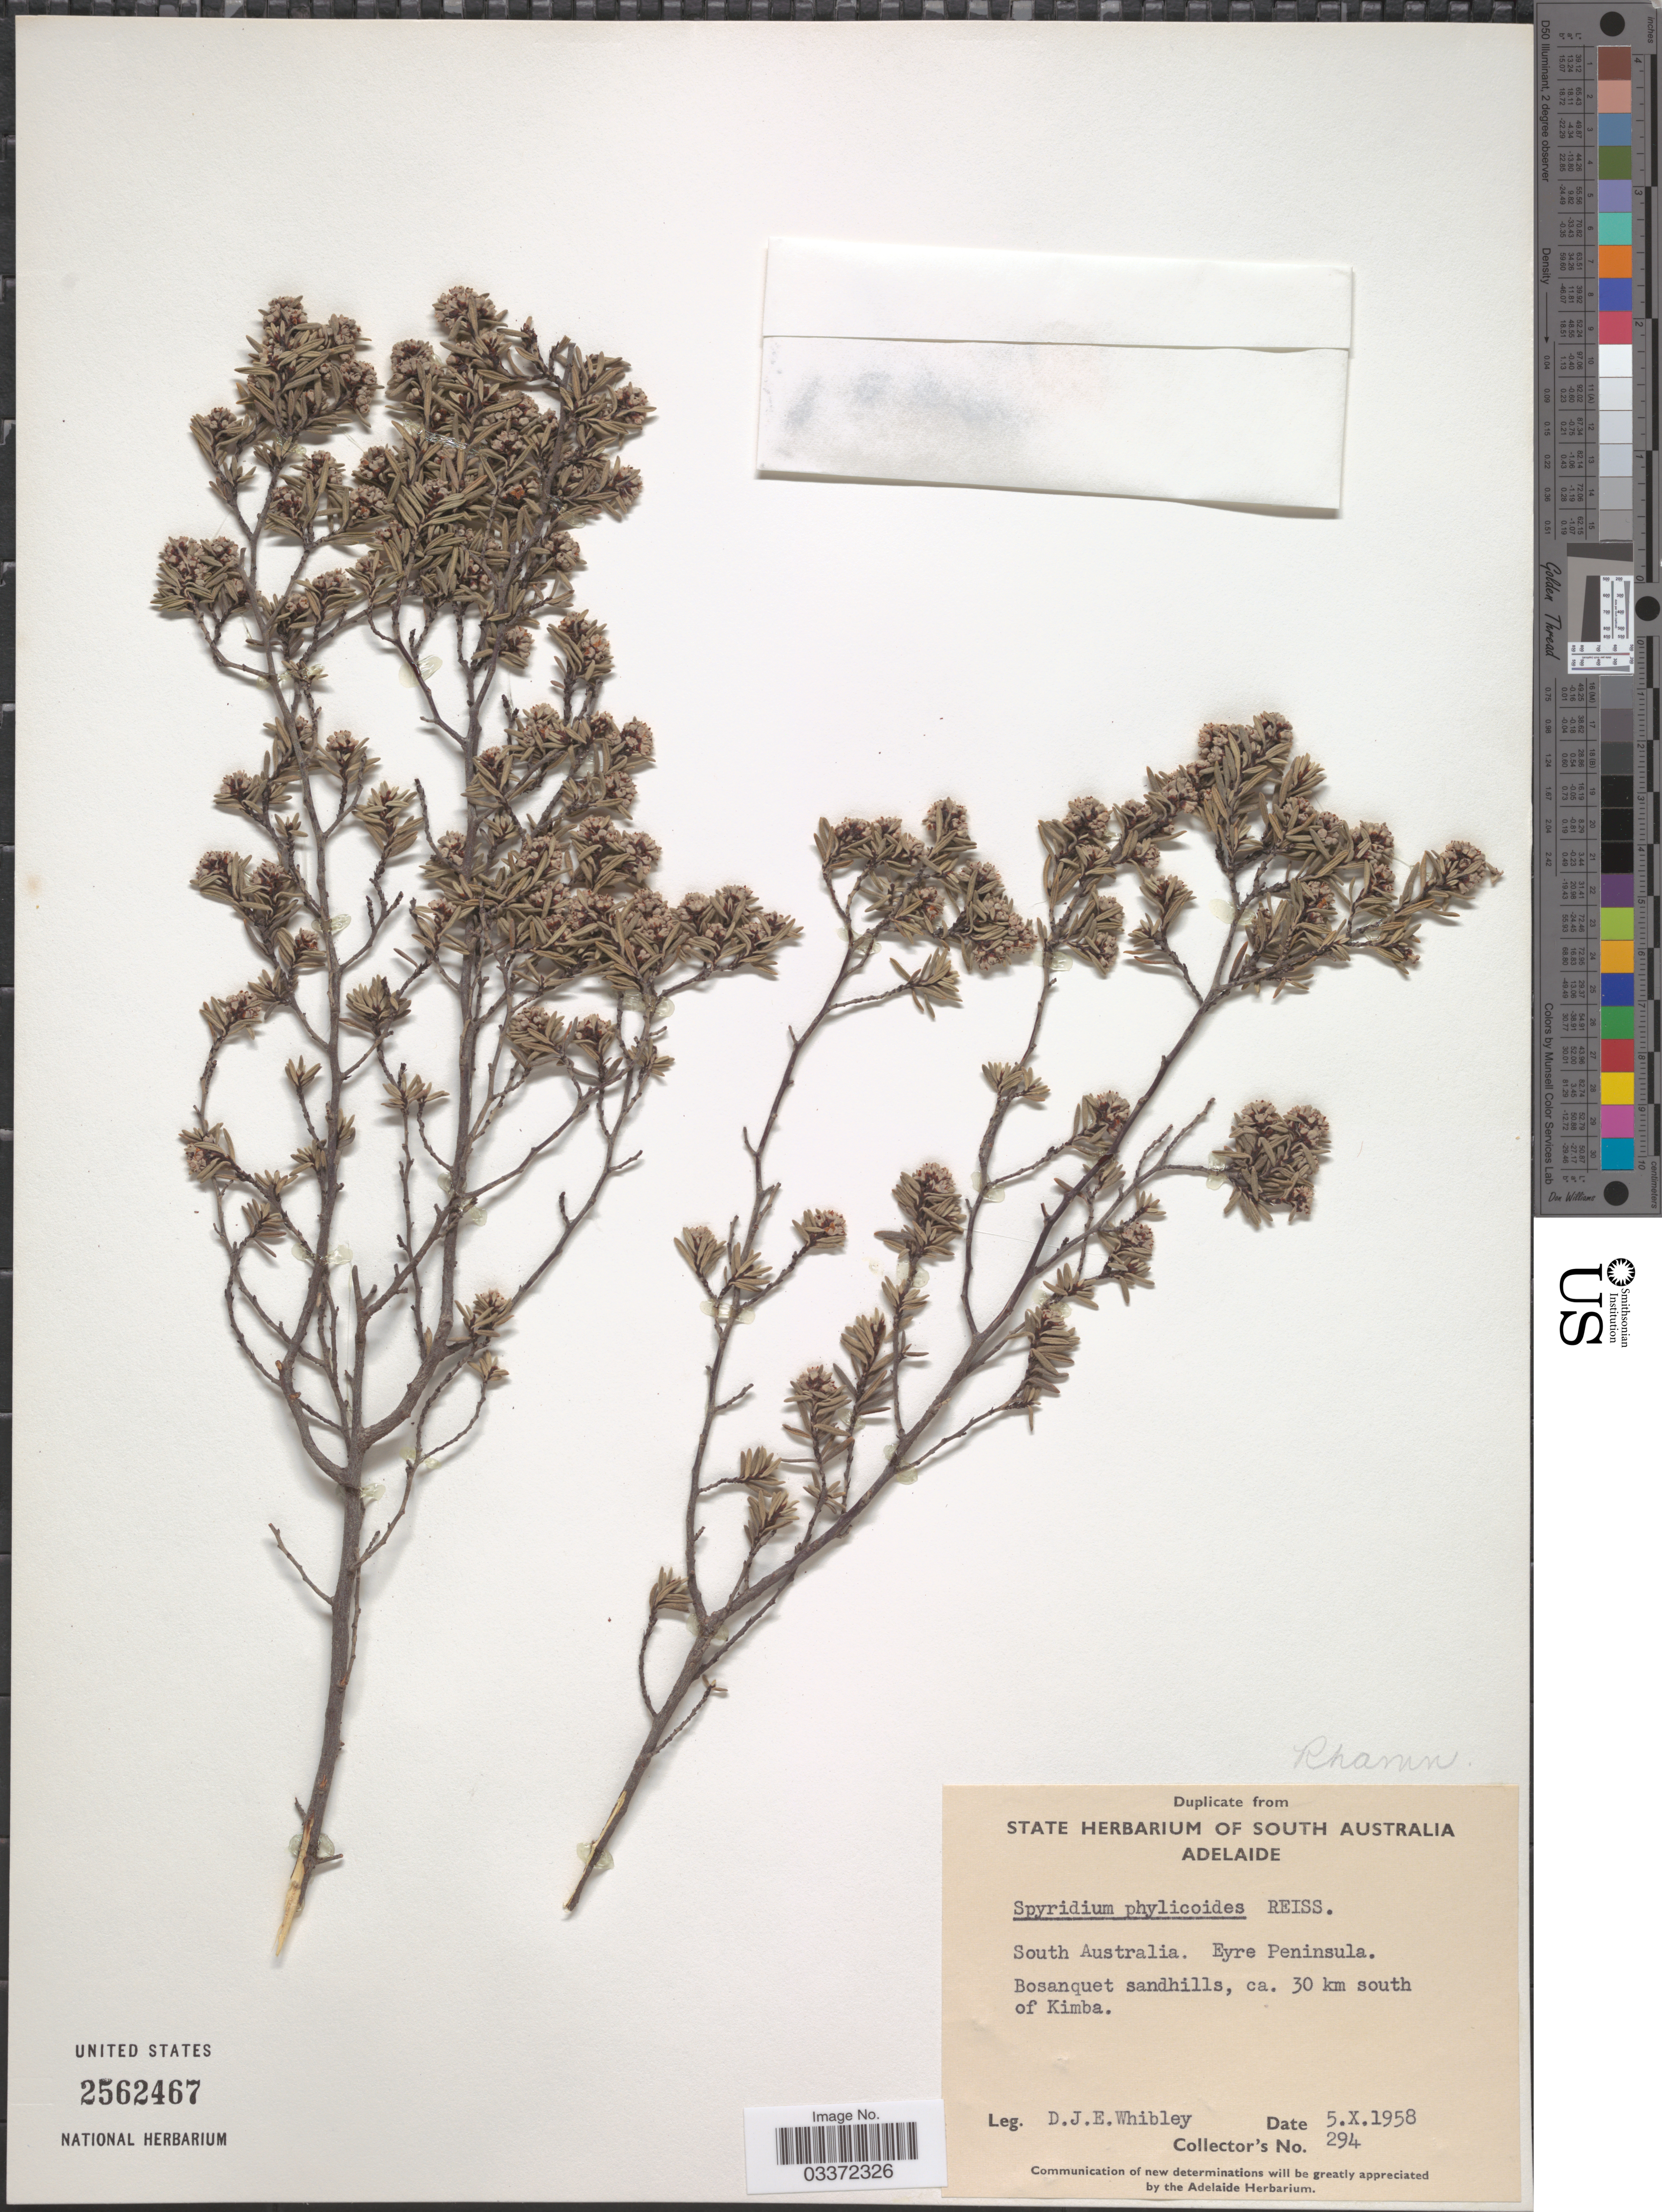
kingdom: Plantae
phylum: Tracheophyta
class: Magnoliopsida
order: Rosales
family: Rhamnaceae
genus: Spyridium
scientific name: Spyridium phylicoides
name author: Reissek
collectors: D. Whibley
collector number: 294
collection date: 1958-10-05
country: Australia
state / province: South Australia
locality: Eyre Peninsula, Bosanquet sandhills, ca. 30 km south of Kimba.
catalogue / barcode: US 2562467